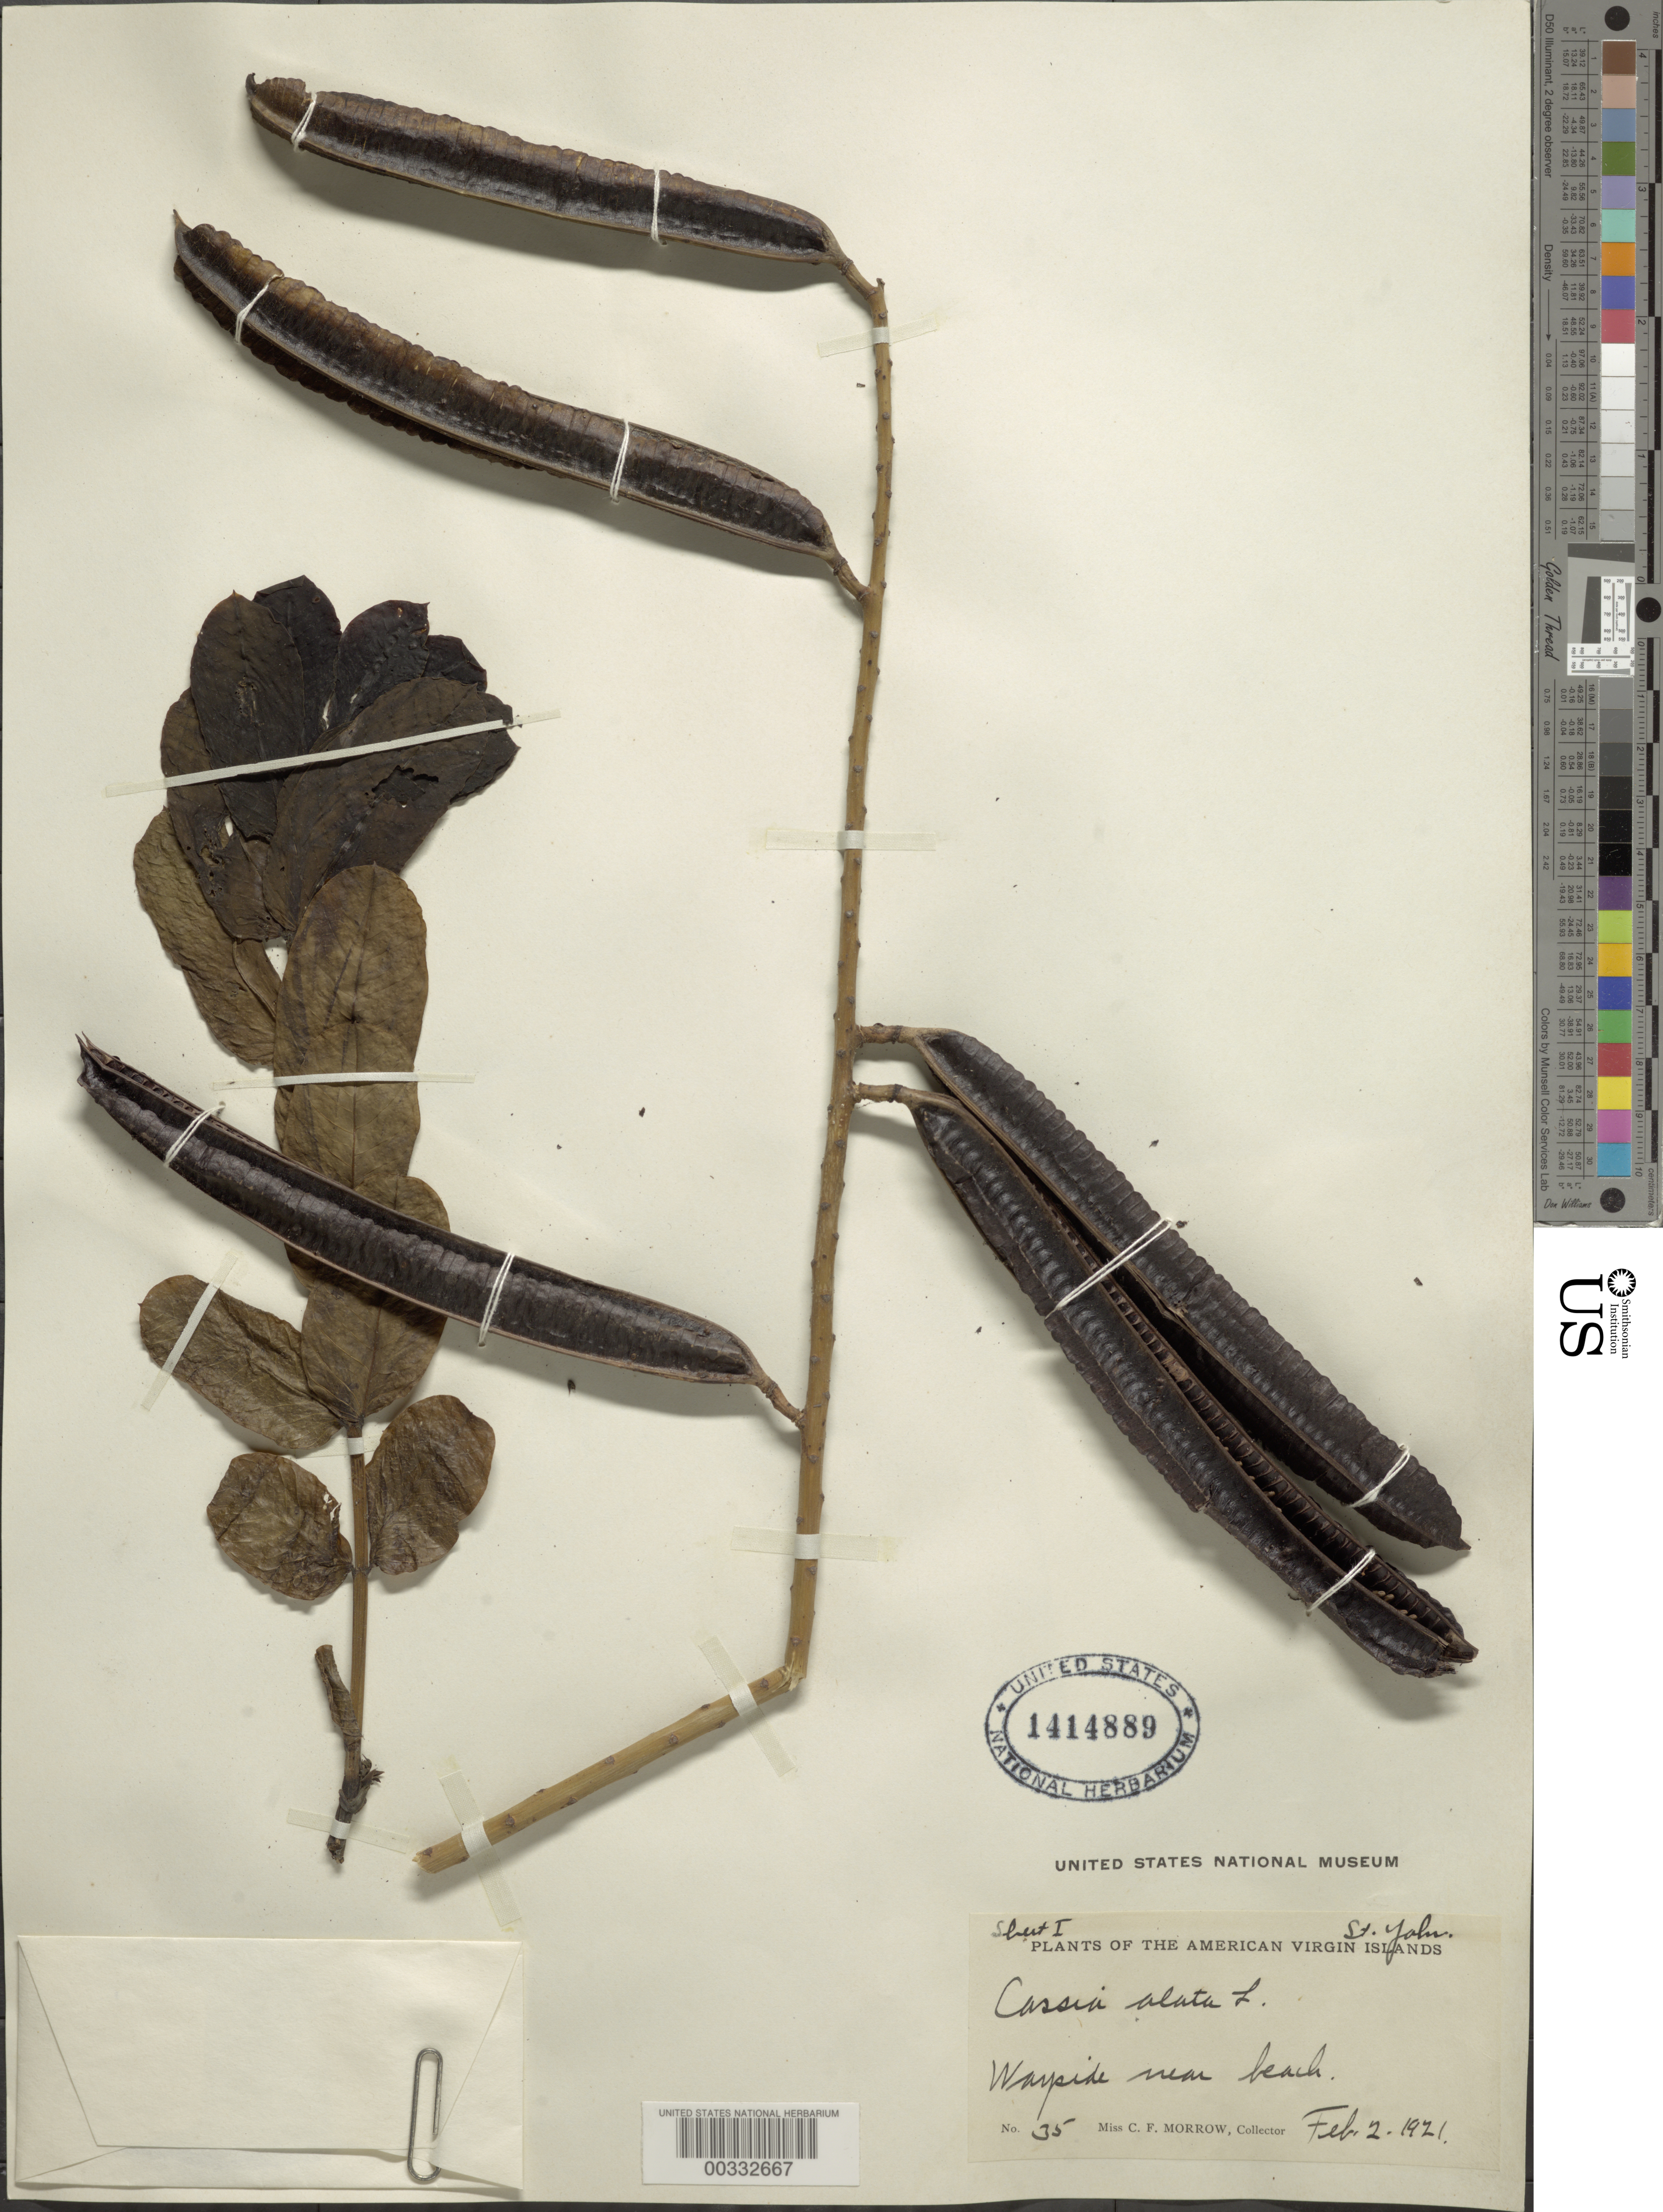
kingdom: Plantae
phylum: Tracheophyta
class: Magnoliopsida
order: Fabales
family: Fabaceae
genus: Senna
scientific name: Senna alata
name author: (L.) Roxb.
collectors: C. Morrow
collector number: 35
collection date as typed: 02 Feb 1921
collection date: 1921-02-02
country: U.S. Virgin Islands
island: St. John Island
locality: Wayside near beach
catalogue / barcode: US 1414889